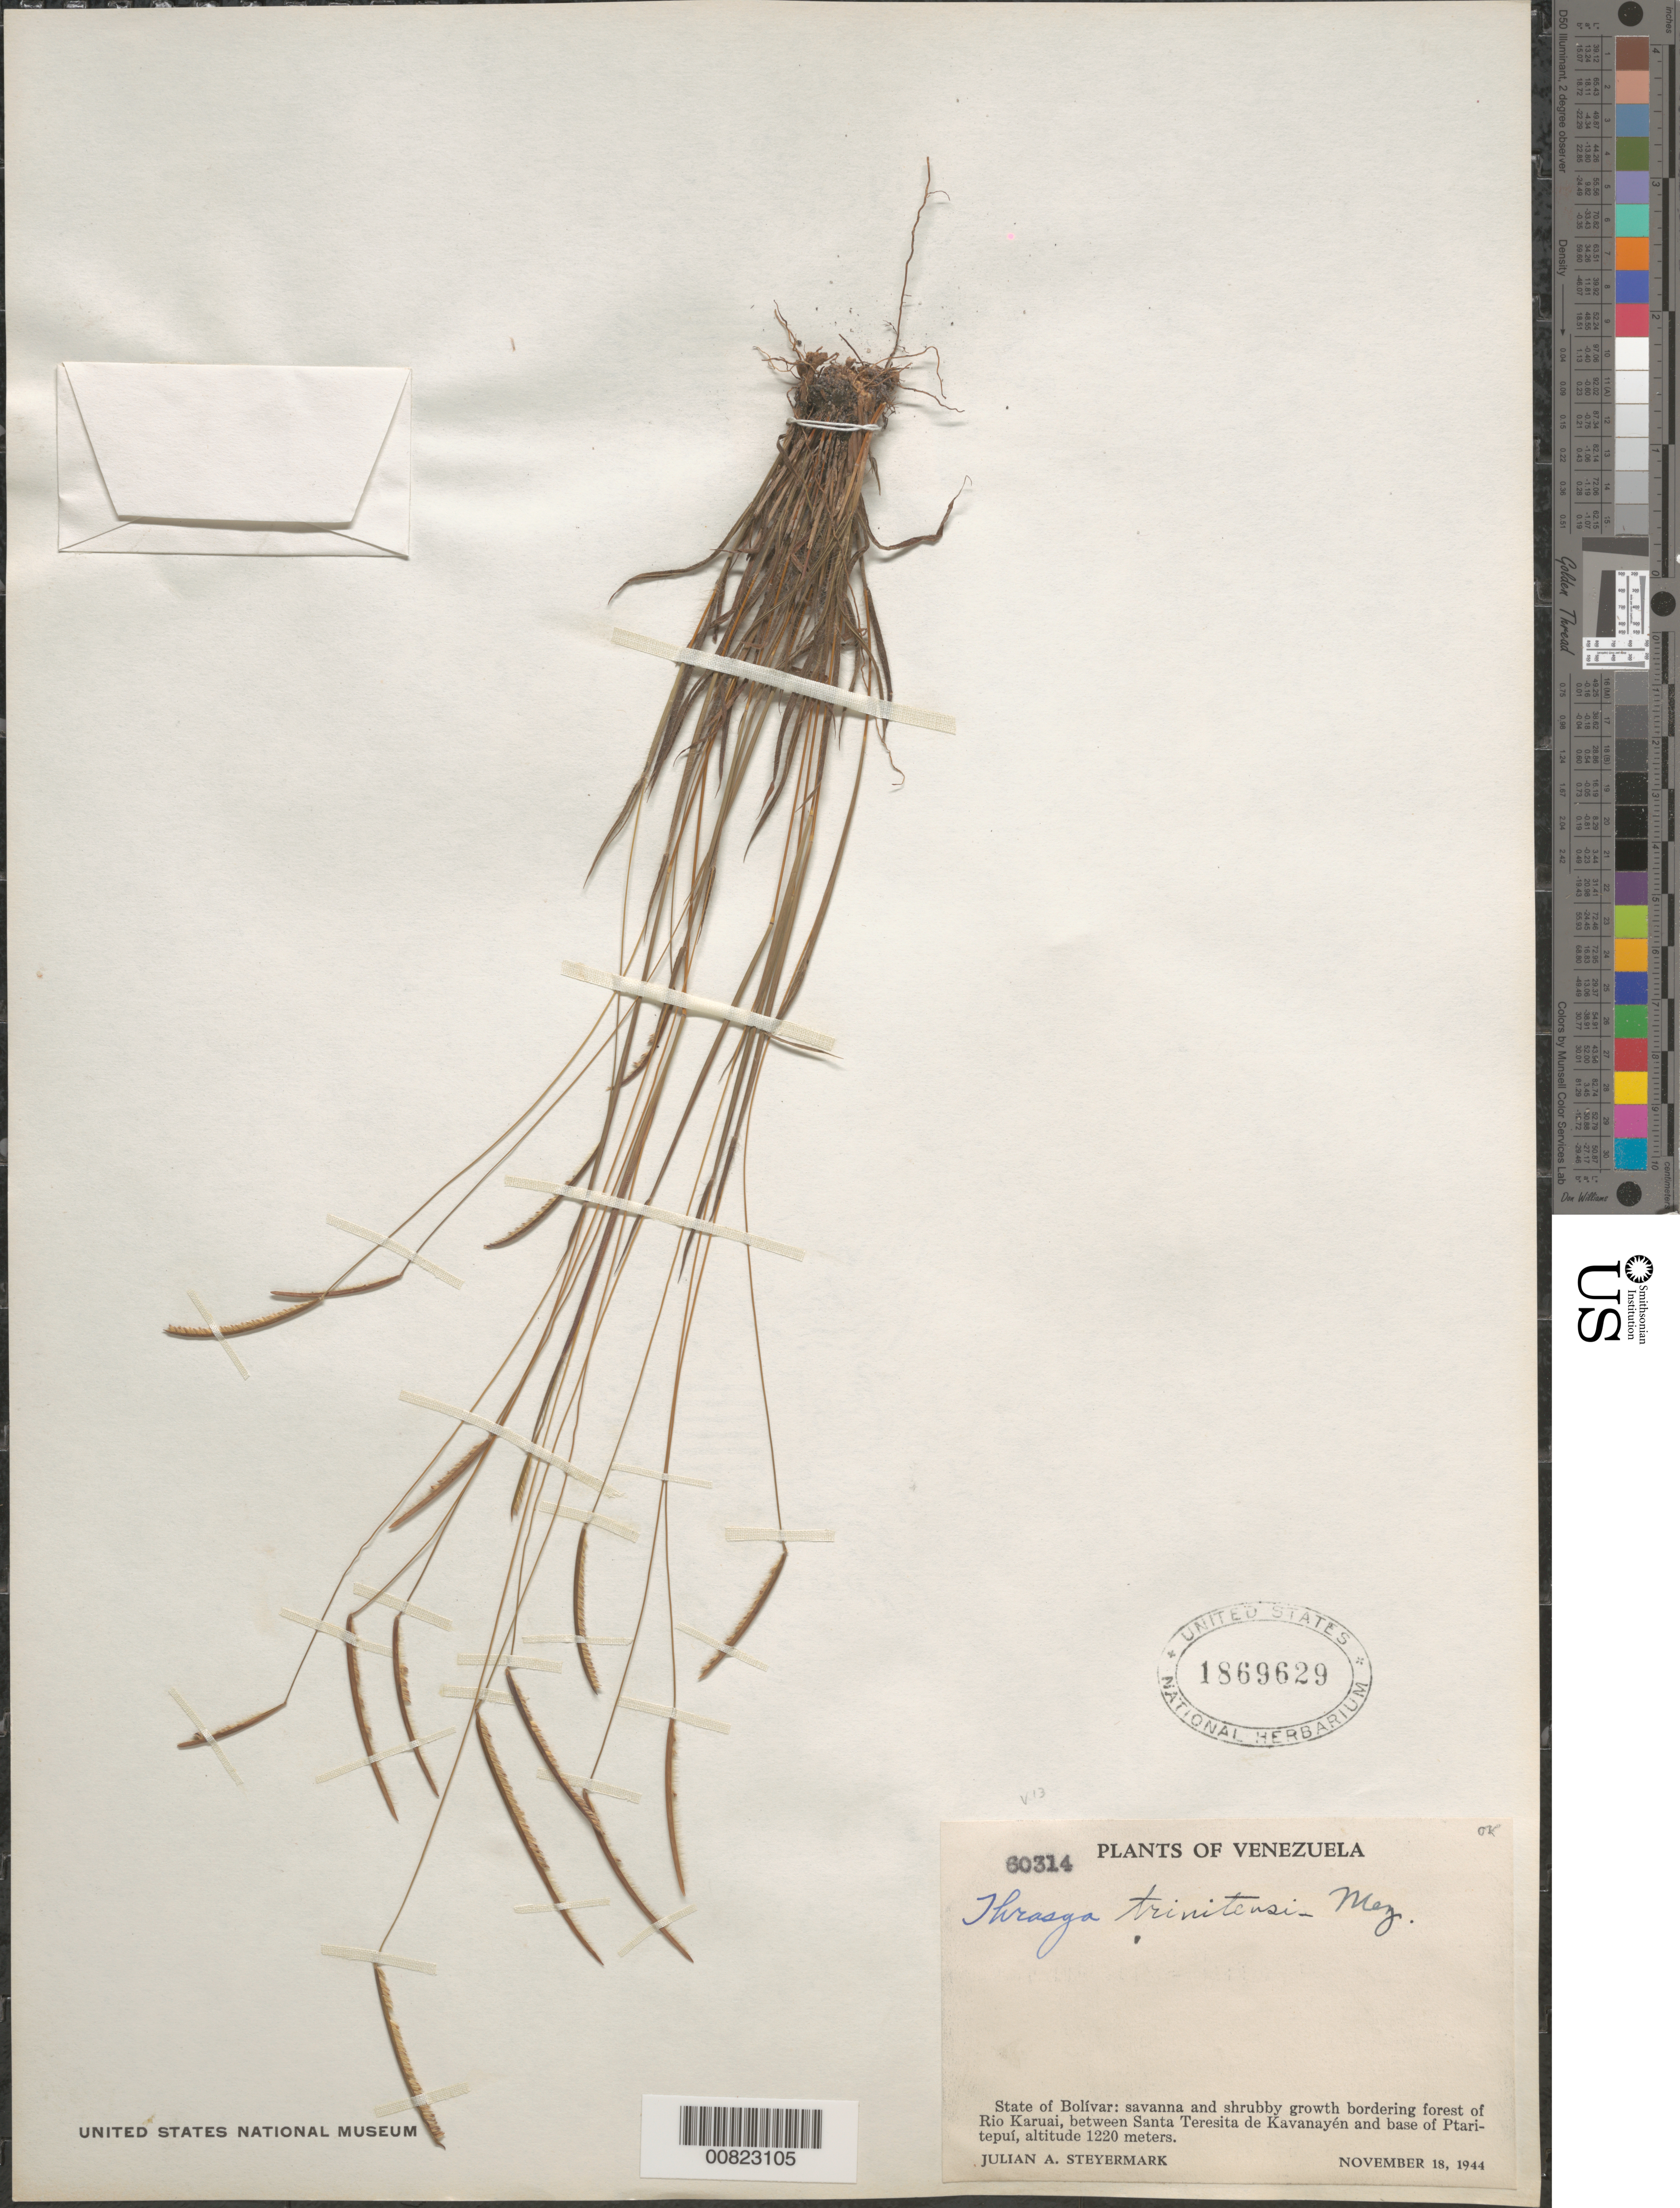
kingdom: Plantae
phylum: Tracheophyta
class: Liliopsida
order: Poales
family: Poaceae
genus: Thrasya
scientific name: Thrasya trinitensis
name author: Mez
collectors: J. Steyermark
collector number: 60314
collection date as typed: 18-Nov-44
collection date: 1944-11-18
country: Venezuela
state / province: Bolívar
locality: Río Karuai, between Santa Teresita de Kavanayén and base of Ptari-tepuí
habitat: Savanna and shrubby growth bordering forest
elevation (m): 1220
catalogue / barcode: US 1869629